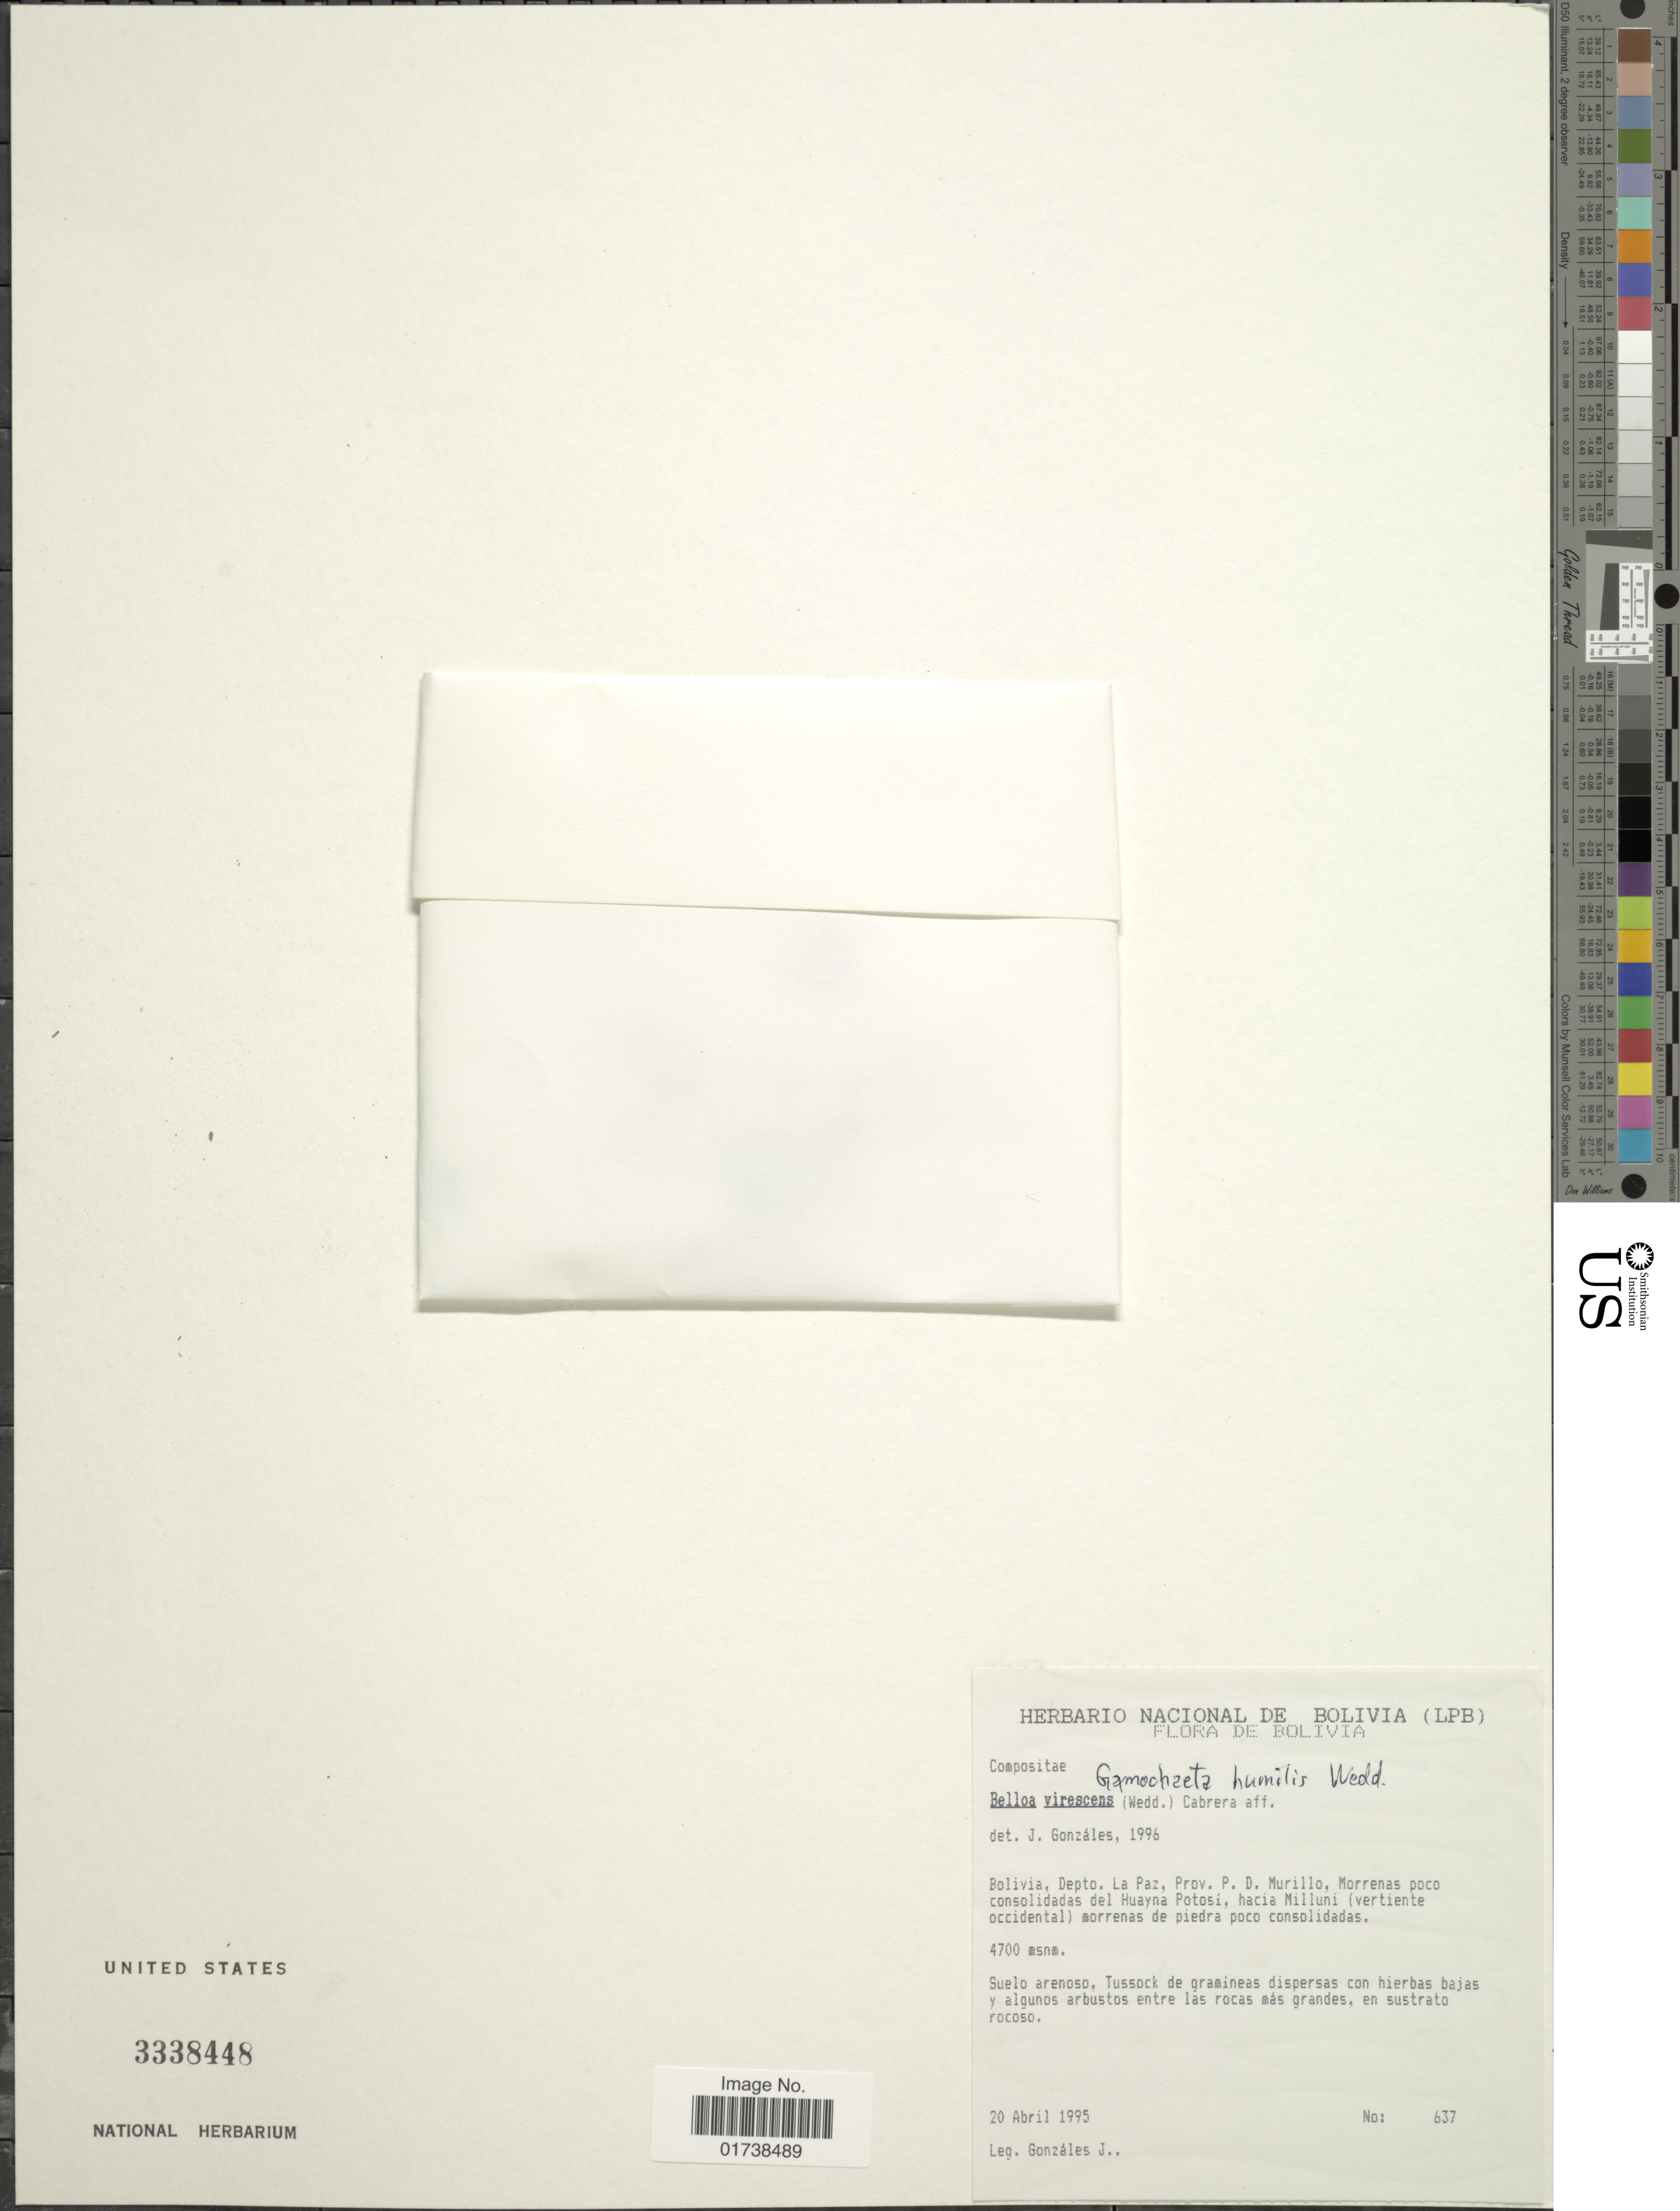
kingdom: Plantae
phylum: Tracheophyta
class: Magnoliopsida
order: Asterales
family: Asteraceae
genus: Gamochaeta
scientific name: Gamochaeta humilis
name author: Wedd.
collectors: J. Gonzales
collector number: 637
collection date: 1995-04-20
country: Bolivia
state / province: La Paz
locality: Prov. P. D. Murillo, Morrenas poco consolidades del Huayna Potosi, hacia Milluni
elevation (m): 4700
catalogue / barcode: US 3338448